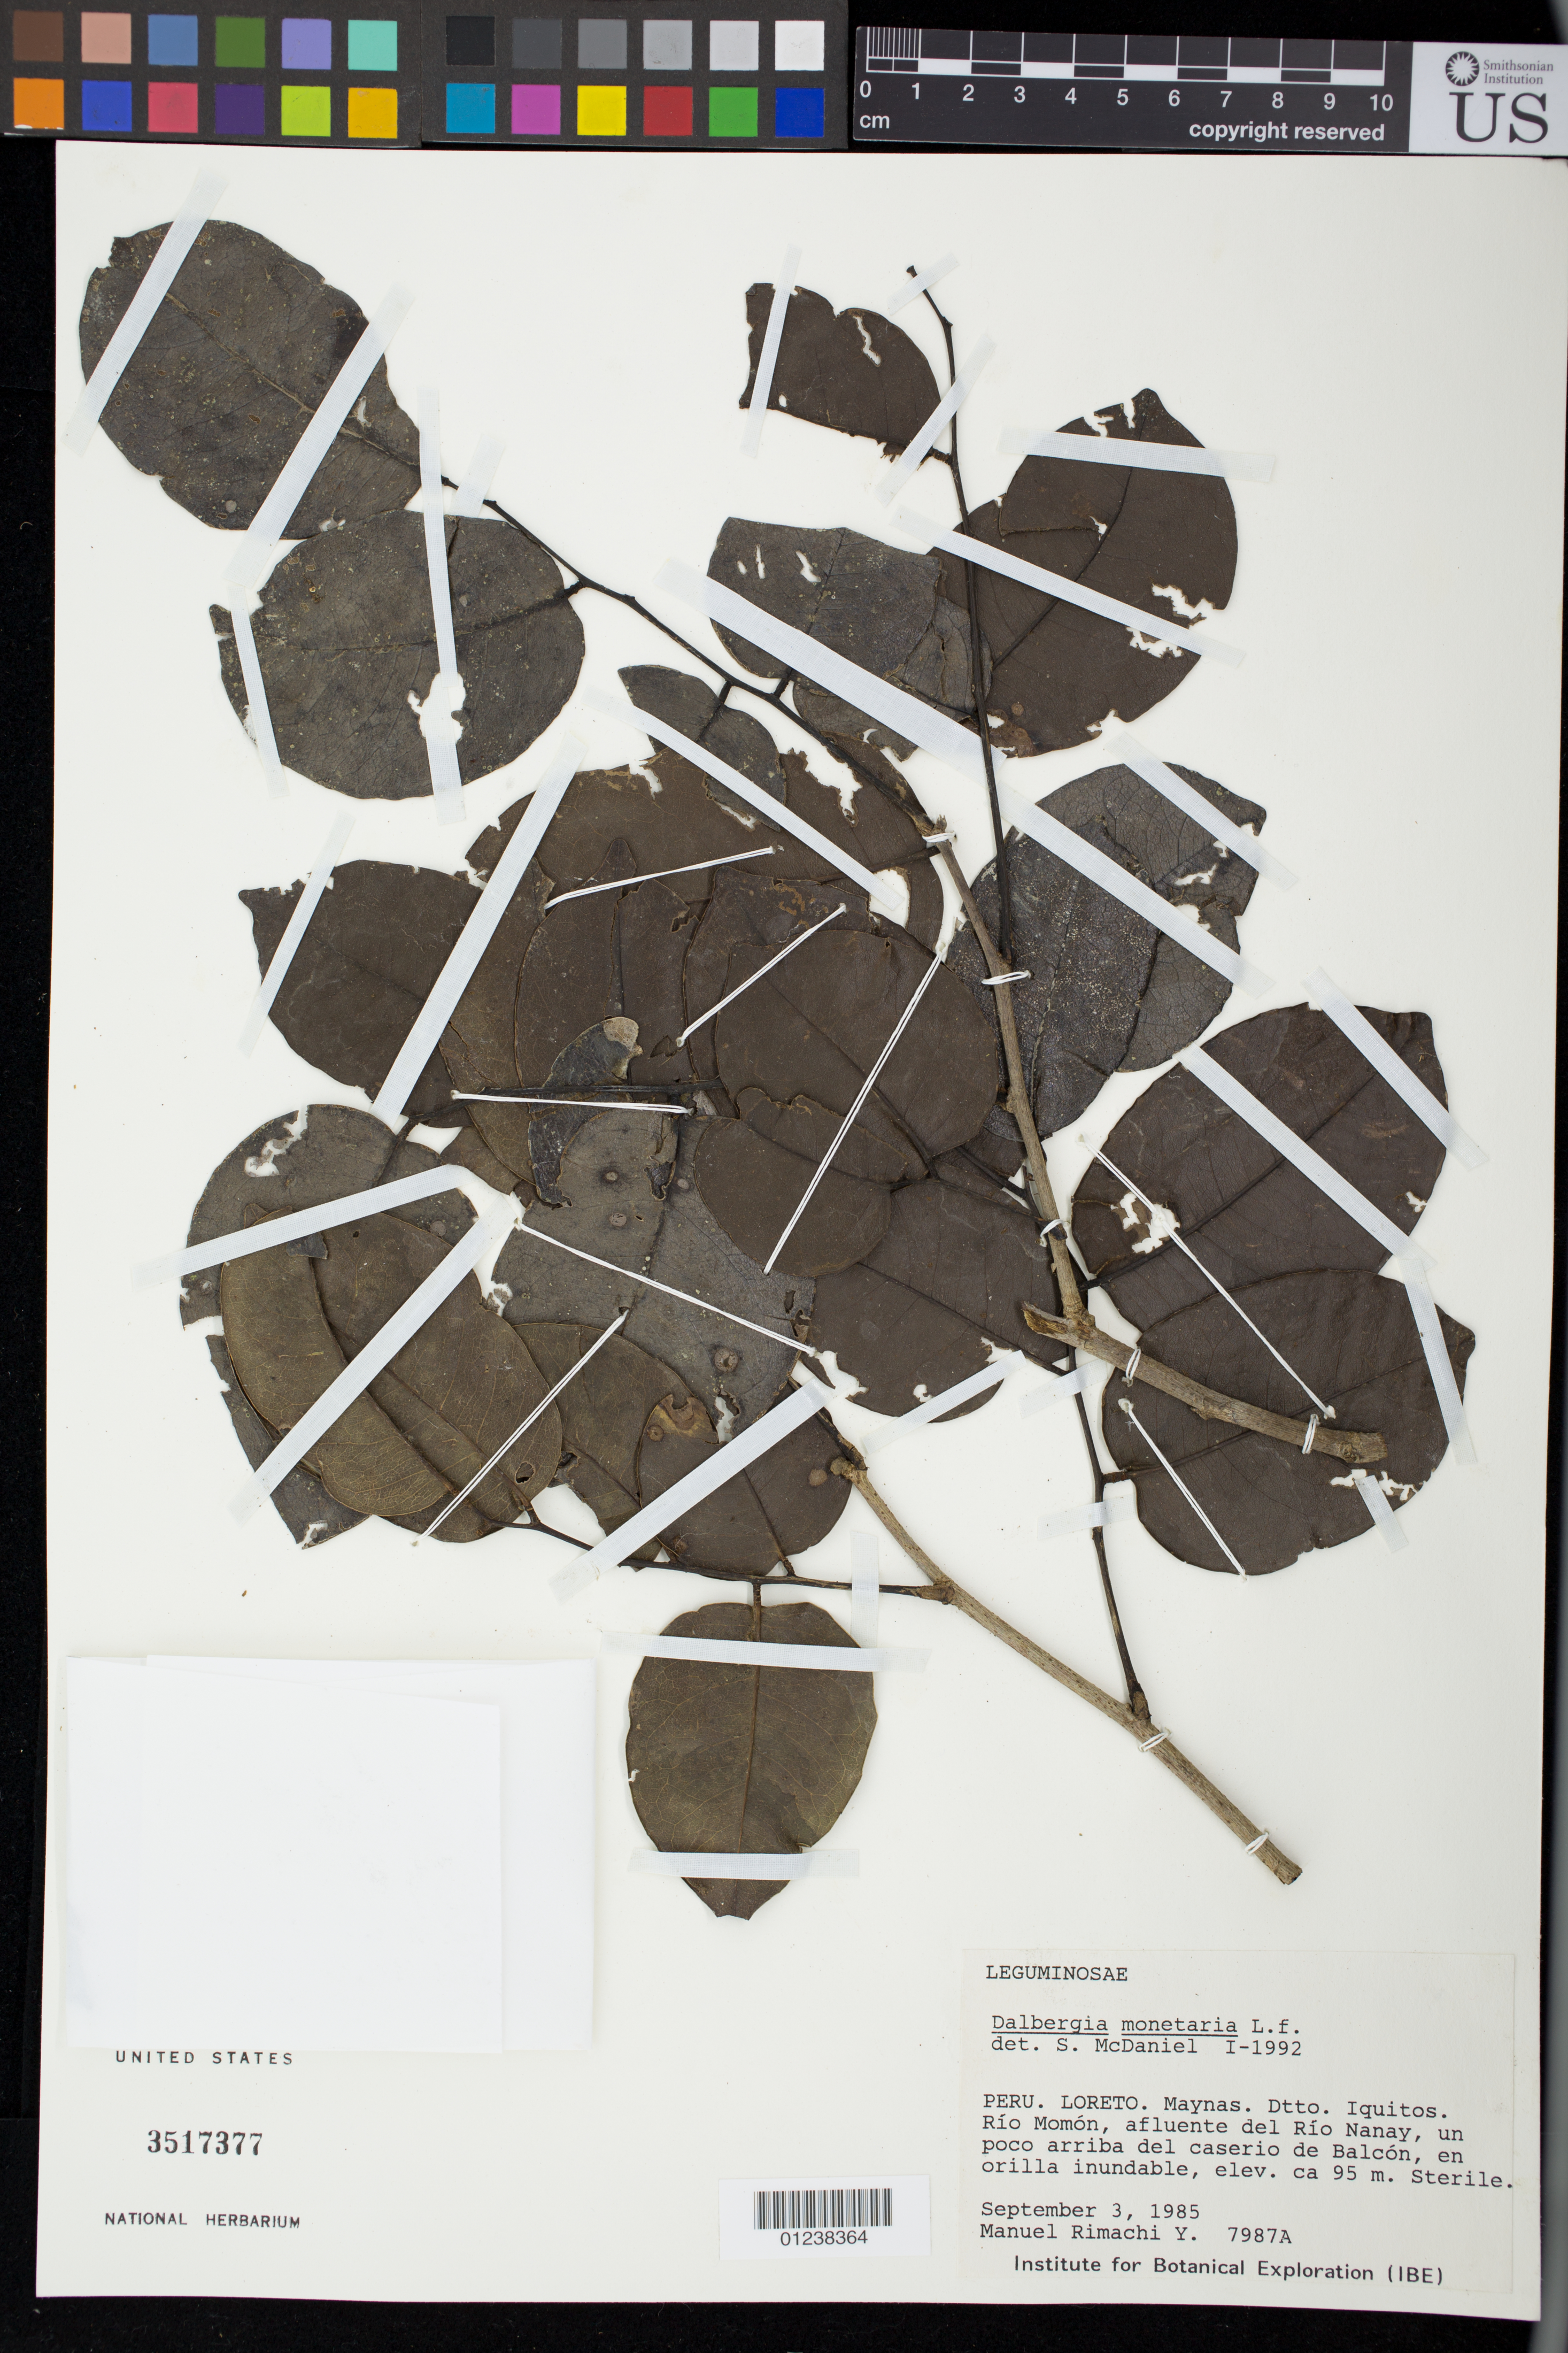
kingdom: Plantae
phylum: Tracheophyta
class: Magnoliopsida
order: Fabales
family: Fabaceae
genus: Dalbergia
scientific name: Dalbergia monetaria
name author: L. f.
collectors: M. Rimachi Y.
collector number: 7987A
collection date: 1985-09-03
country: Peru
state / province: Loreto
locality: Rio Momon, afluente del Rio Nanay, un poco arriba del caserio de Balcon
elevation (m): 95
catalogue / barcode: US 3517377